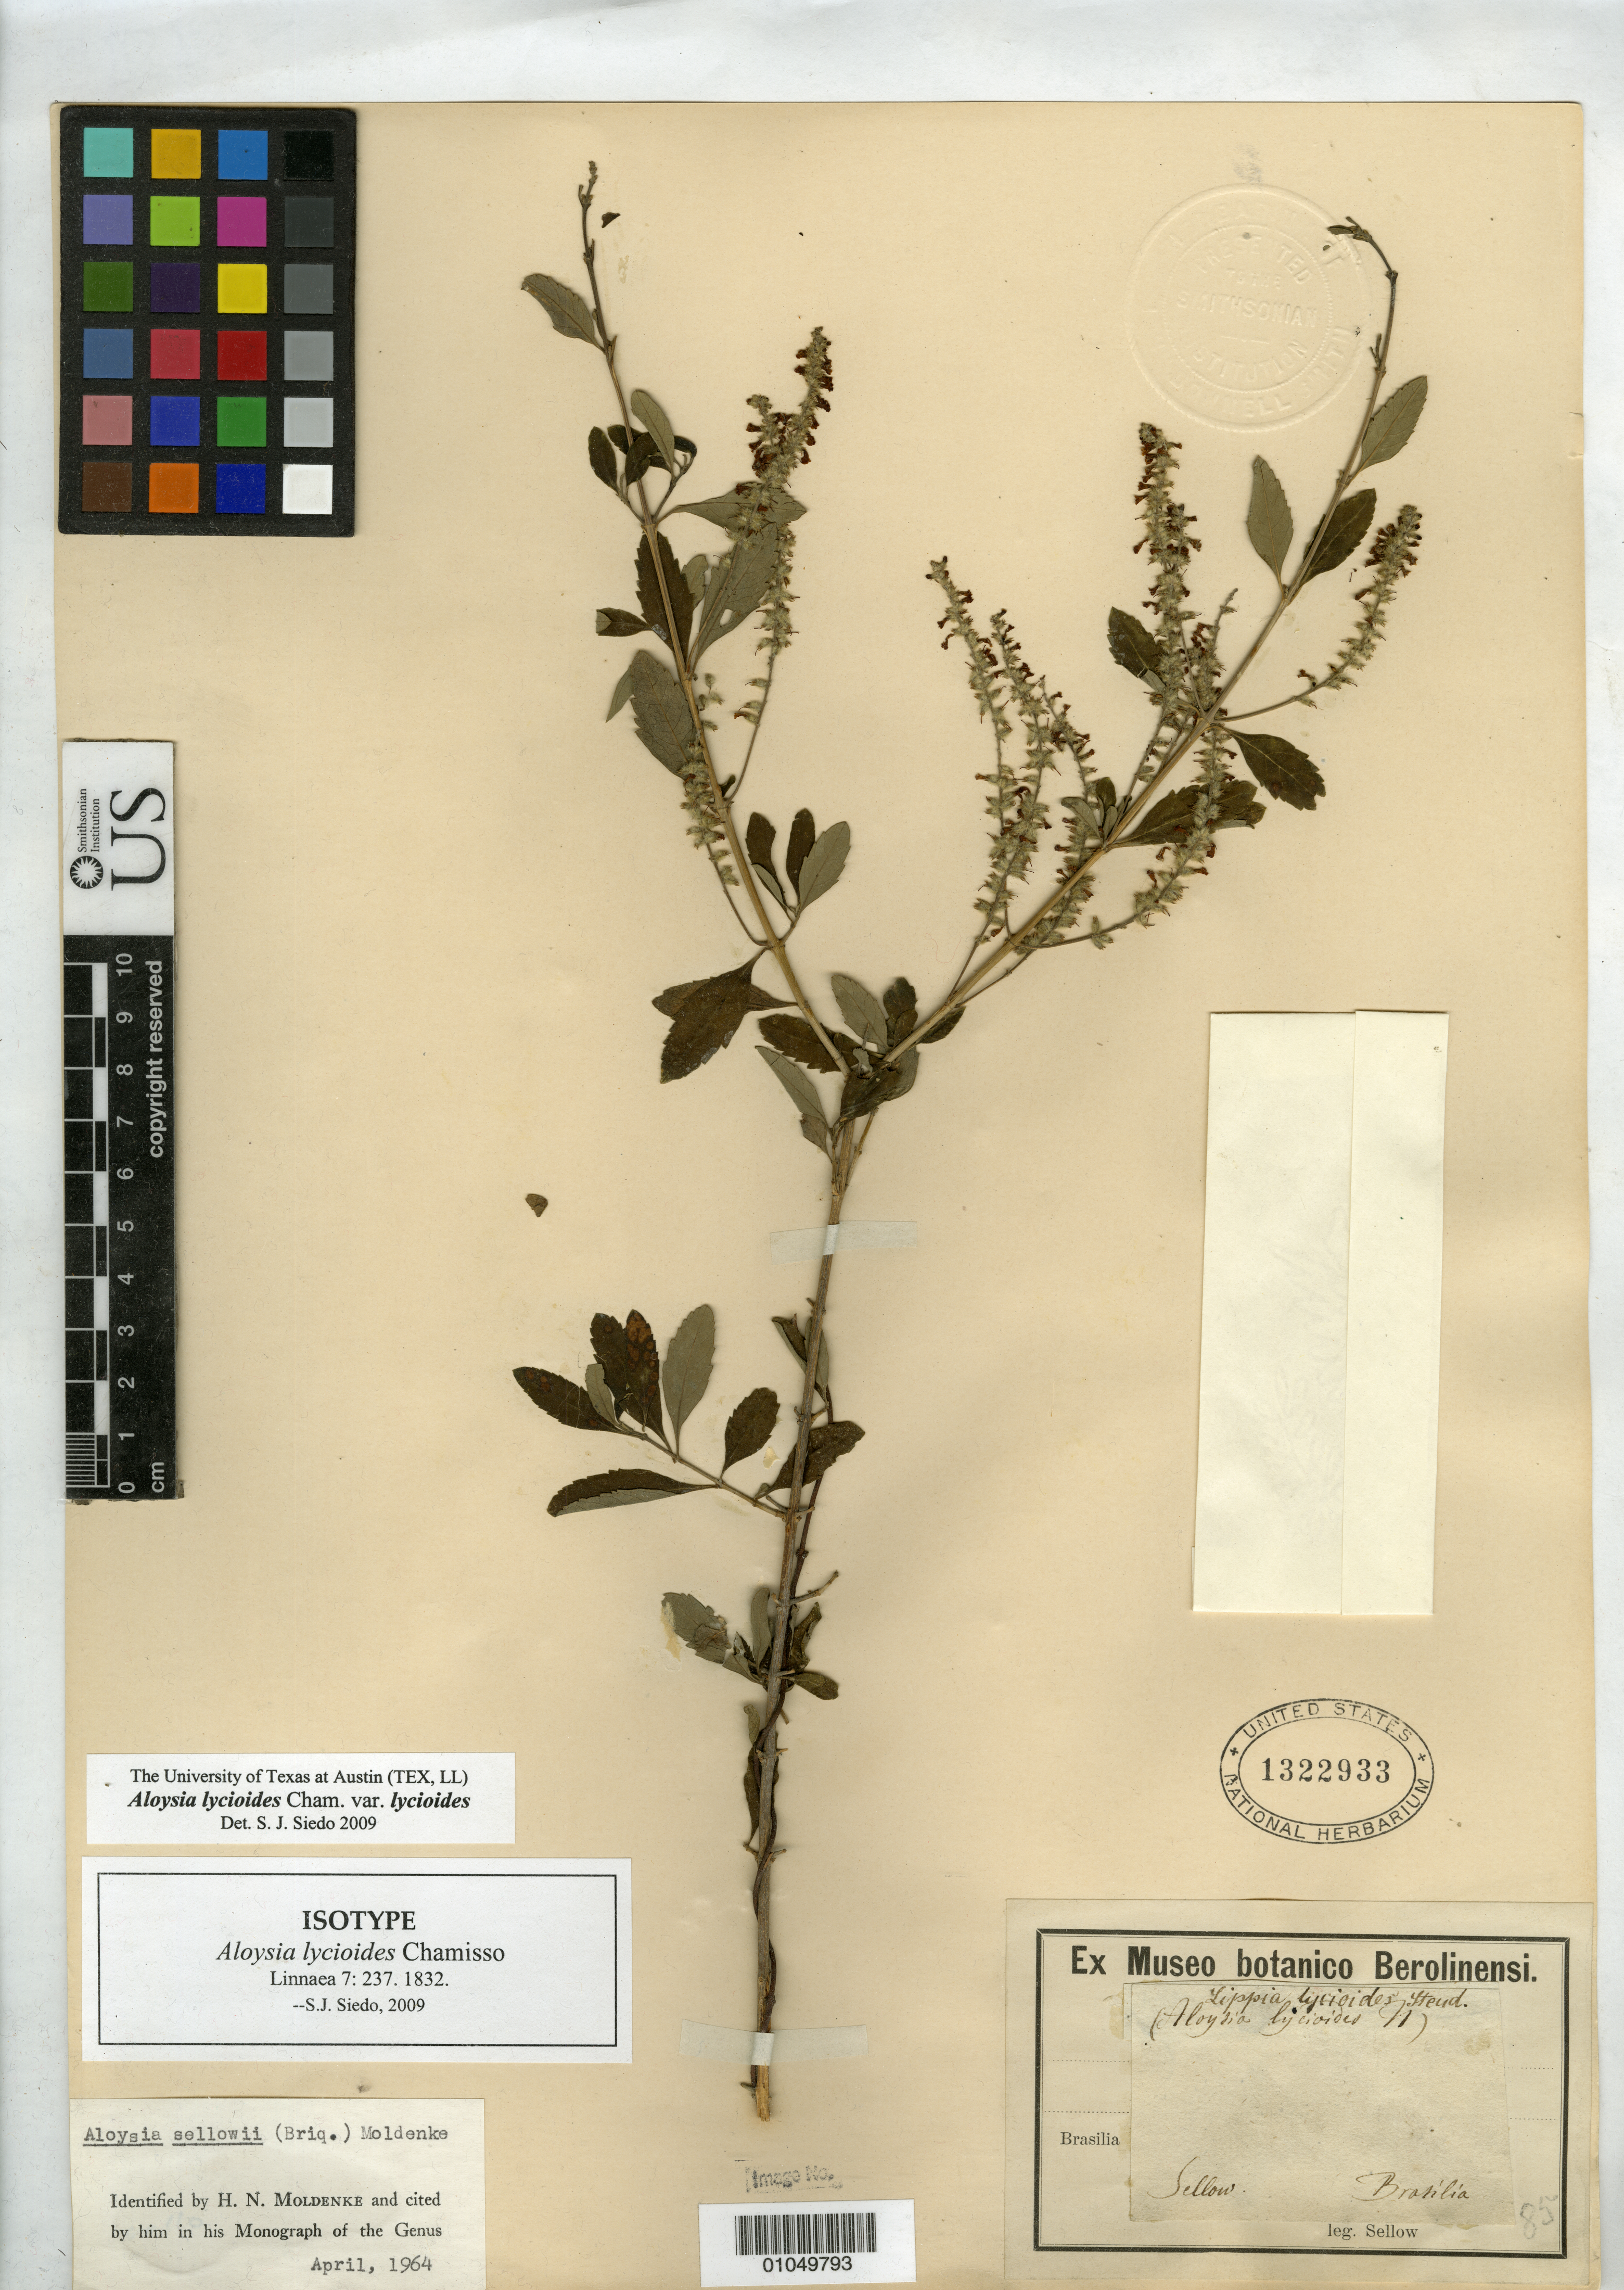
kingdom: Plantae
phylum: Tracheophyta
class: Magnoliopsida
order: Lamiales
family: Verbenaceae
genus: Aloysia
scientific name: Aloysia lycioides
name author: Cham.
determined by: Siedo, S. J.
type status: Isotype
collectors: F. Sellow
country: Brazil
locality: "Brasilia".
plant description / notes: Specimen ex John Donnell Smith herbarium.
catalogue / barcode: US 1322933